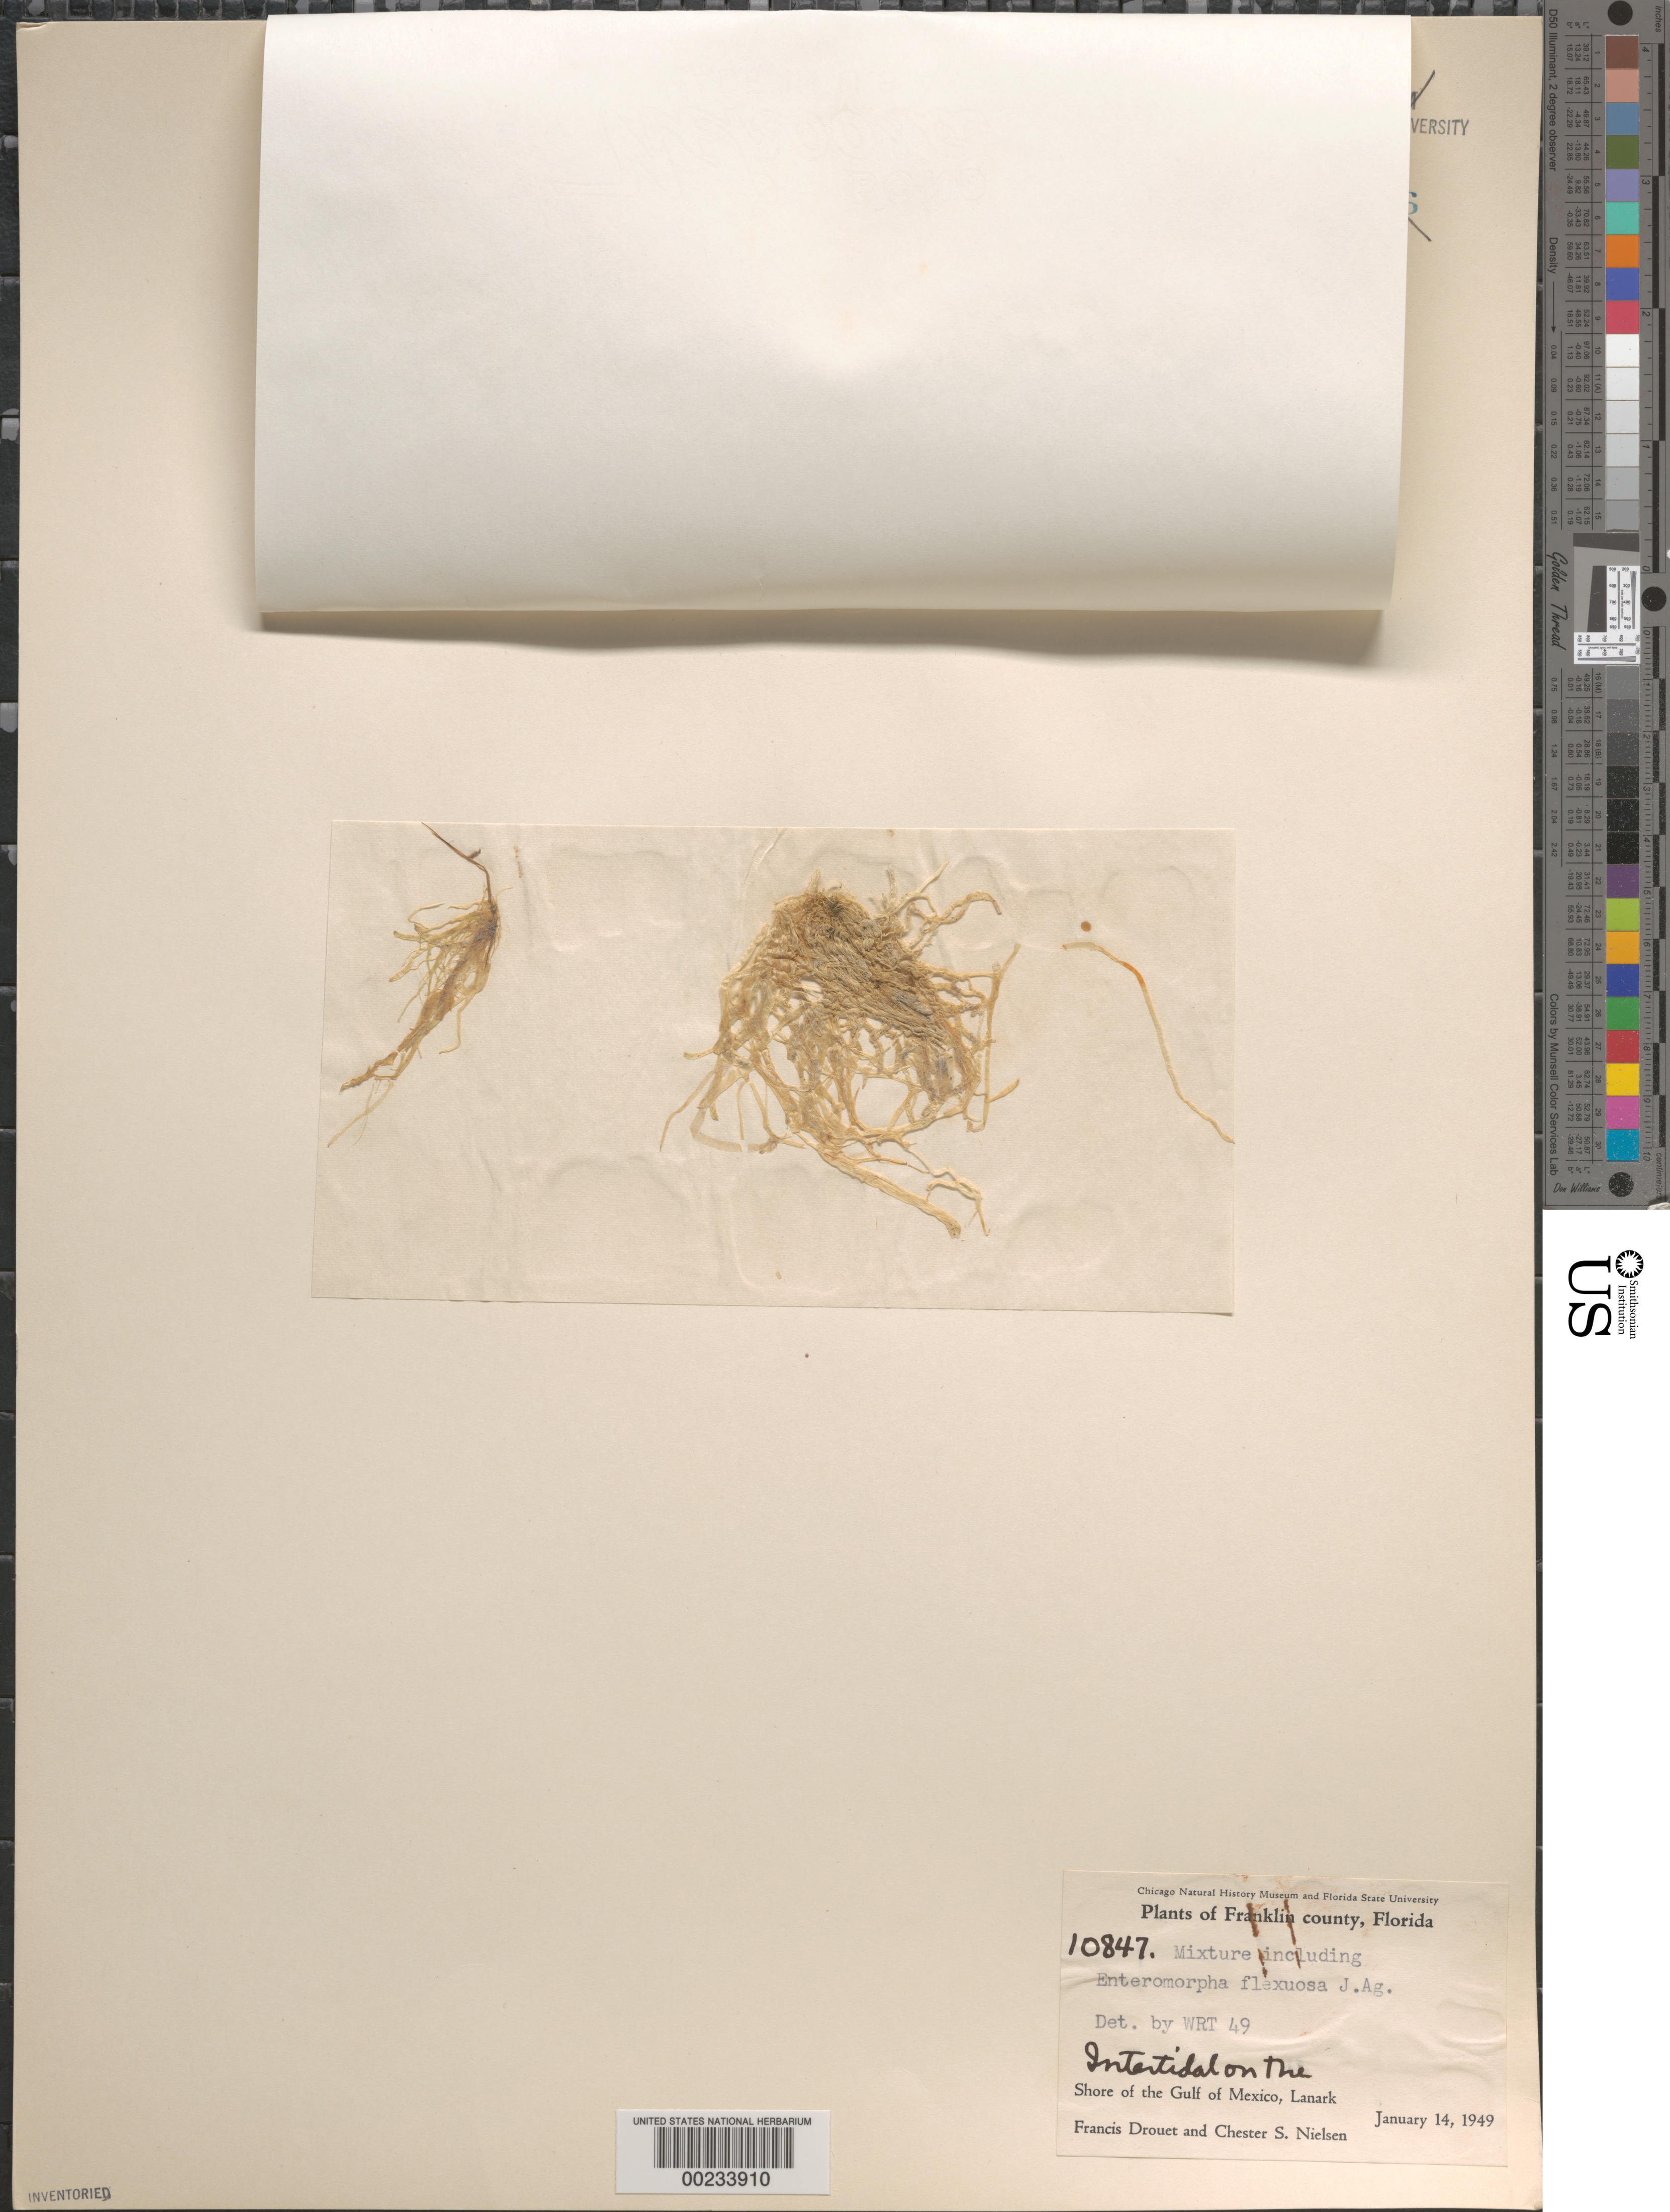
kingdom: Plantae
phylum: Chlorophyta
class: Ulvophyceae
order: Ulvales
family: Ulvaceae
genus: Ulva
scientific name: Ulva flexuosa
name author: Wulfen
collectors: F. E. Drouet & C. S. Nielsen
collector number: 10847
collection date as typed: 14 Jan 1949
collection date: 1949-01-14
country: United States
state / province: Florida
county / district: Franklin County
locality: Gulf of Mexico, Lanark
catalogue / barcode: US 19553